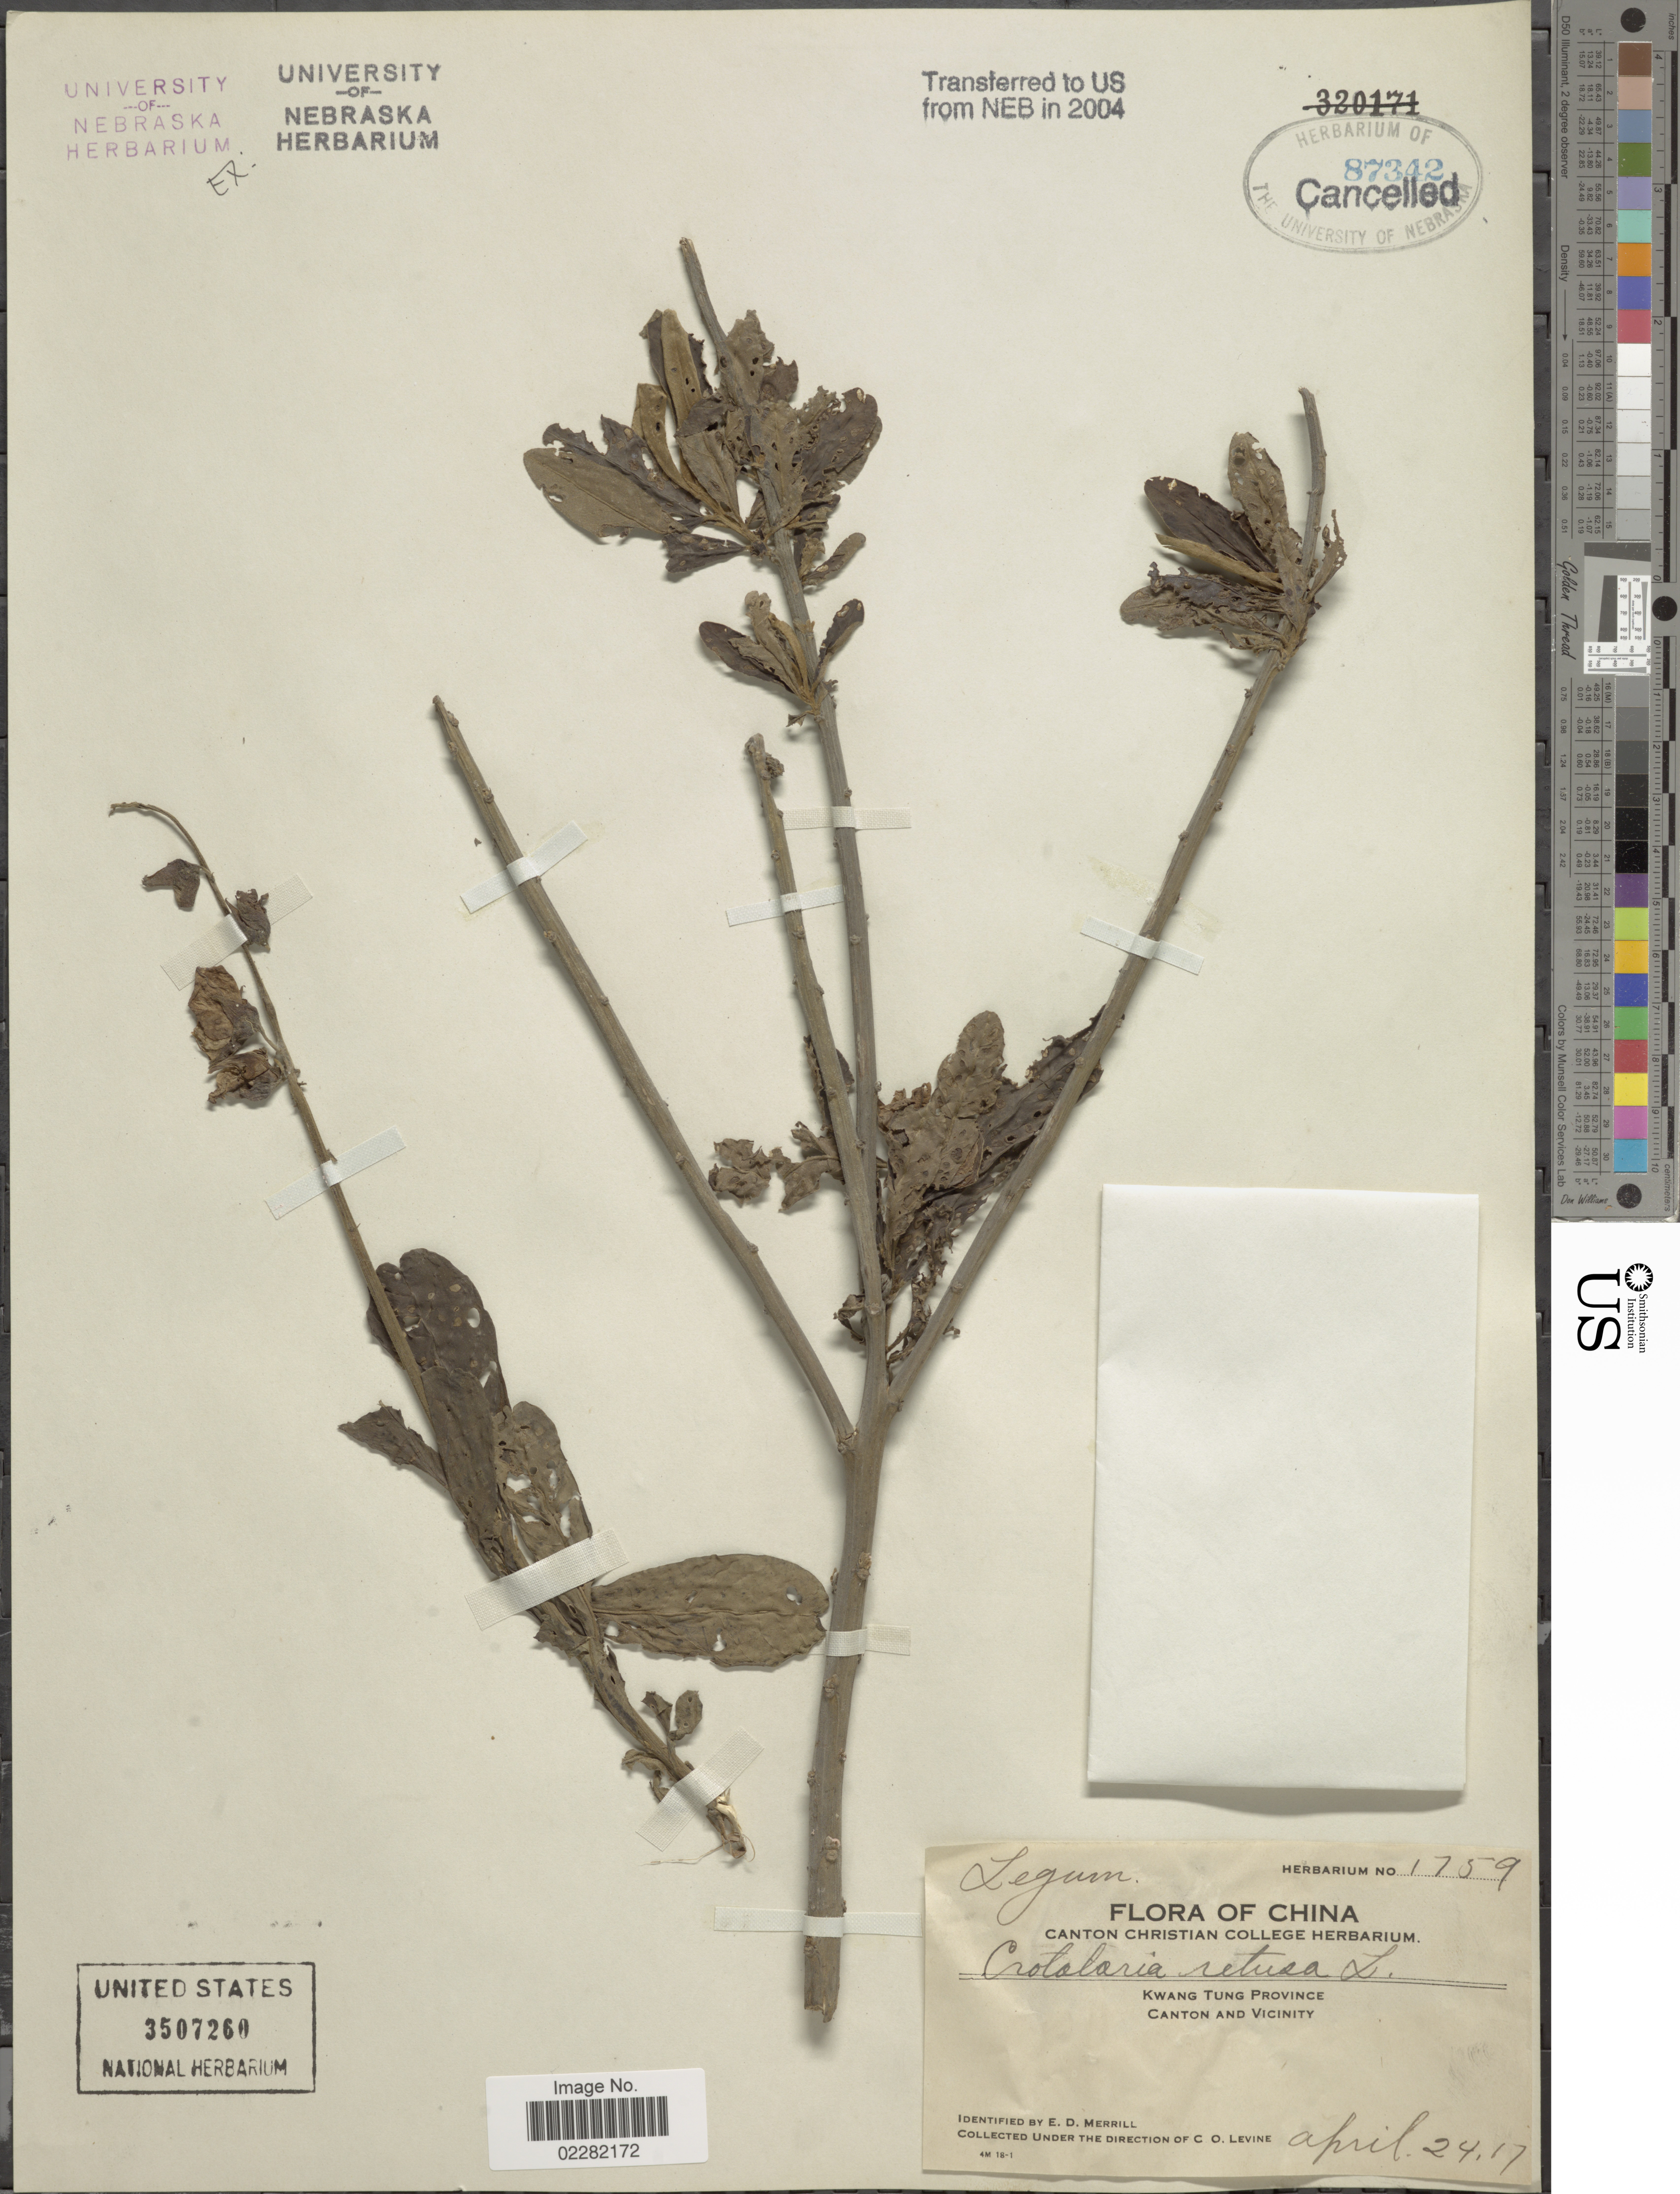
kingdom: Plantae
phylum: Tracheophyta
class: Magnoliopsida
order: Fabales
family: Fabaceae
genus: Crotalaria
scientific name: Crotalaria retusa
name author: L.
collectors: C. O. Levine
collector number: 1759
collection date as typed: Transcribed d/m/y: 24/4/17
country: China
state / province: Guangdong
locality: Kwangtung Province, Canton and vicinity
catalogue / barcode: US 3507260